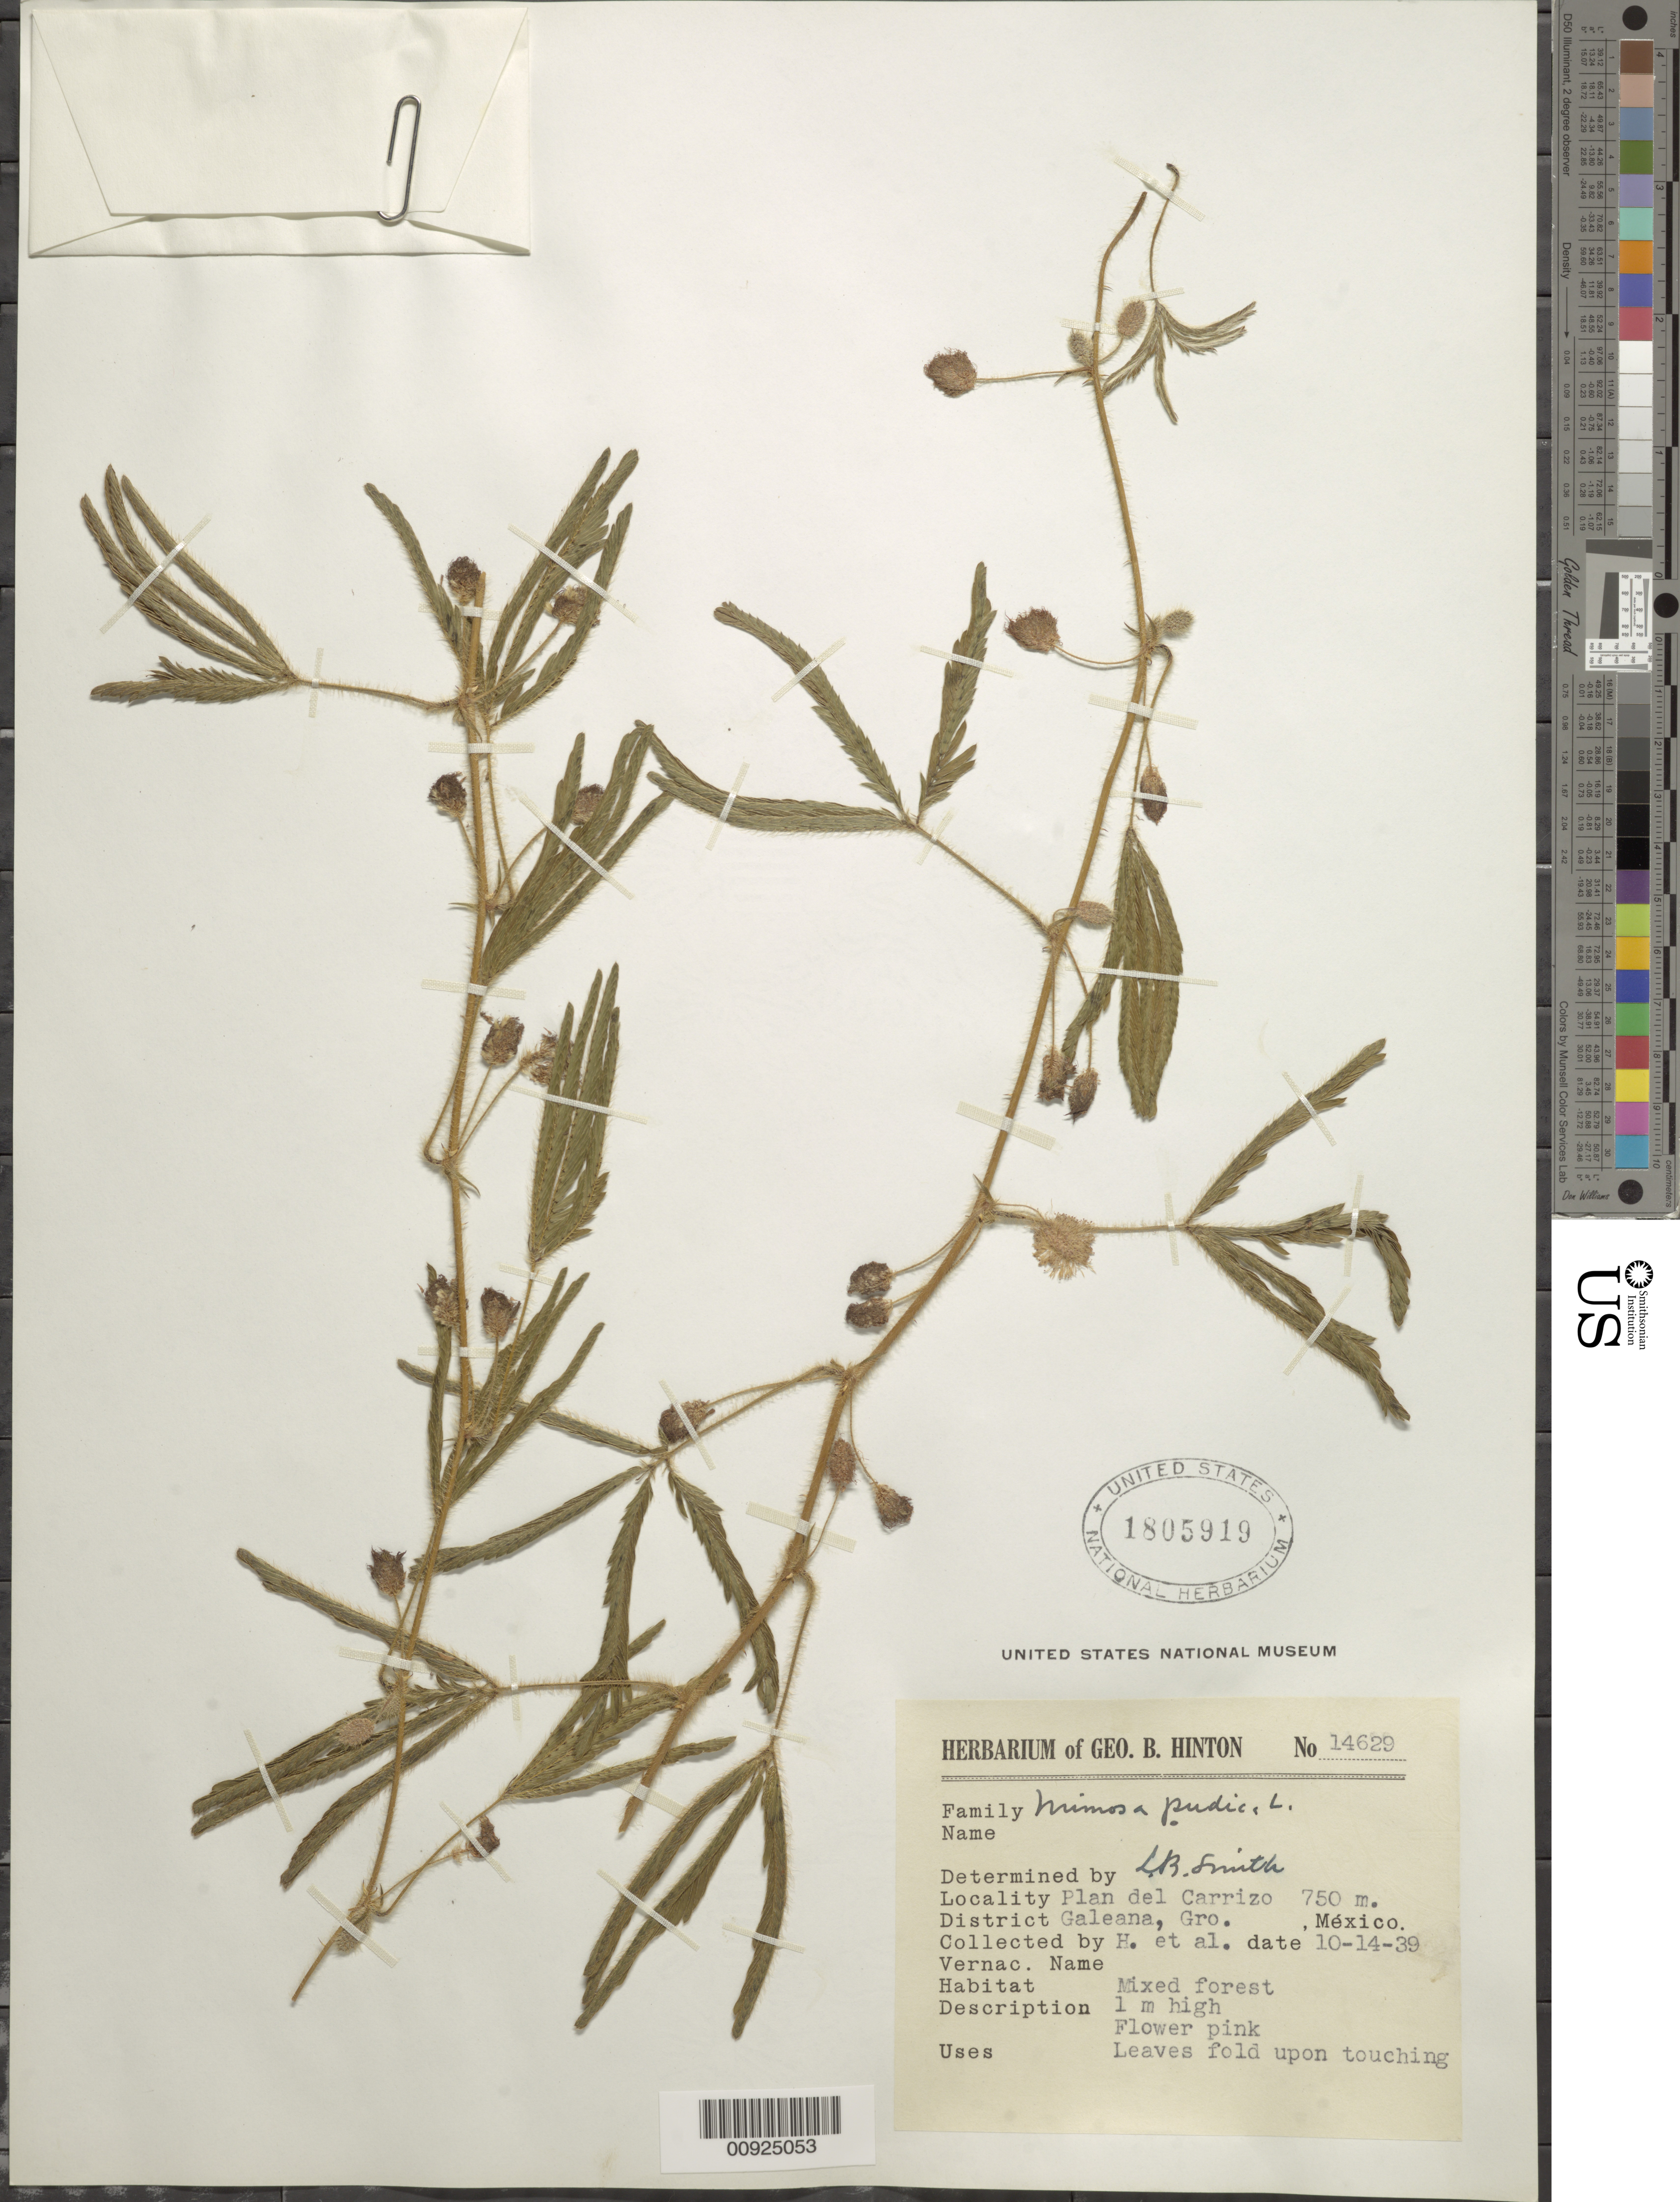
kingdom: Plantae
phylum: Tracheophyta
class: Magnoliopsida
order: Fabales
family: Fabaceae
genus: Mimosa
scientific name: Mimosa pudica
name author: L.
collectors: G. B. Hinton & et al.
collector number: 14629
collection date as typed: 14 Oct 1939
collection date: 1939-10-14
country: Mexico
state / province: Guerrero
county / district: Galeana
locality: Plan de Carrizo, District Galeana, Gro.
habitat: Mixed forest.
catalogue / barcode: US 1805919